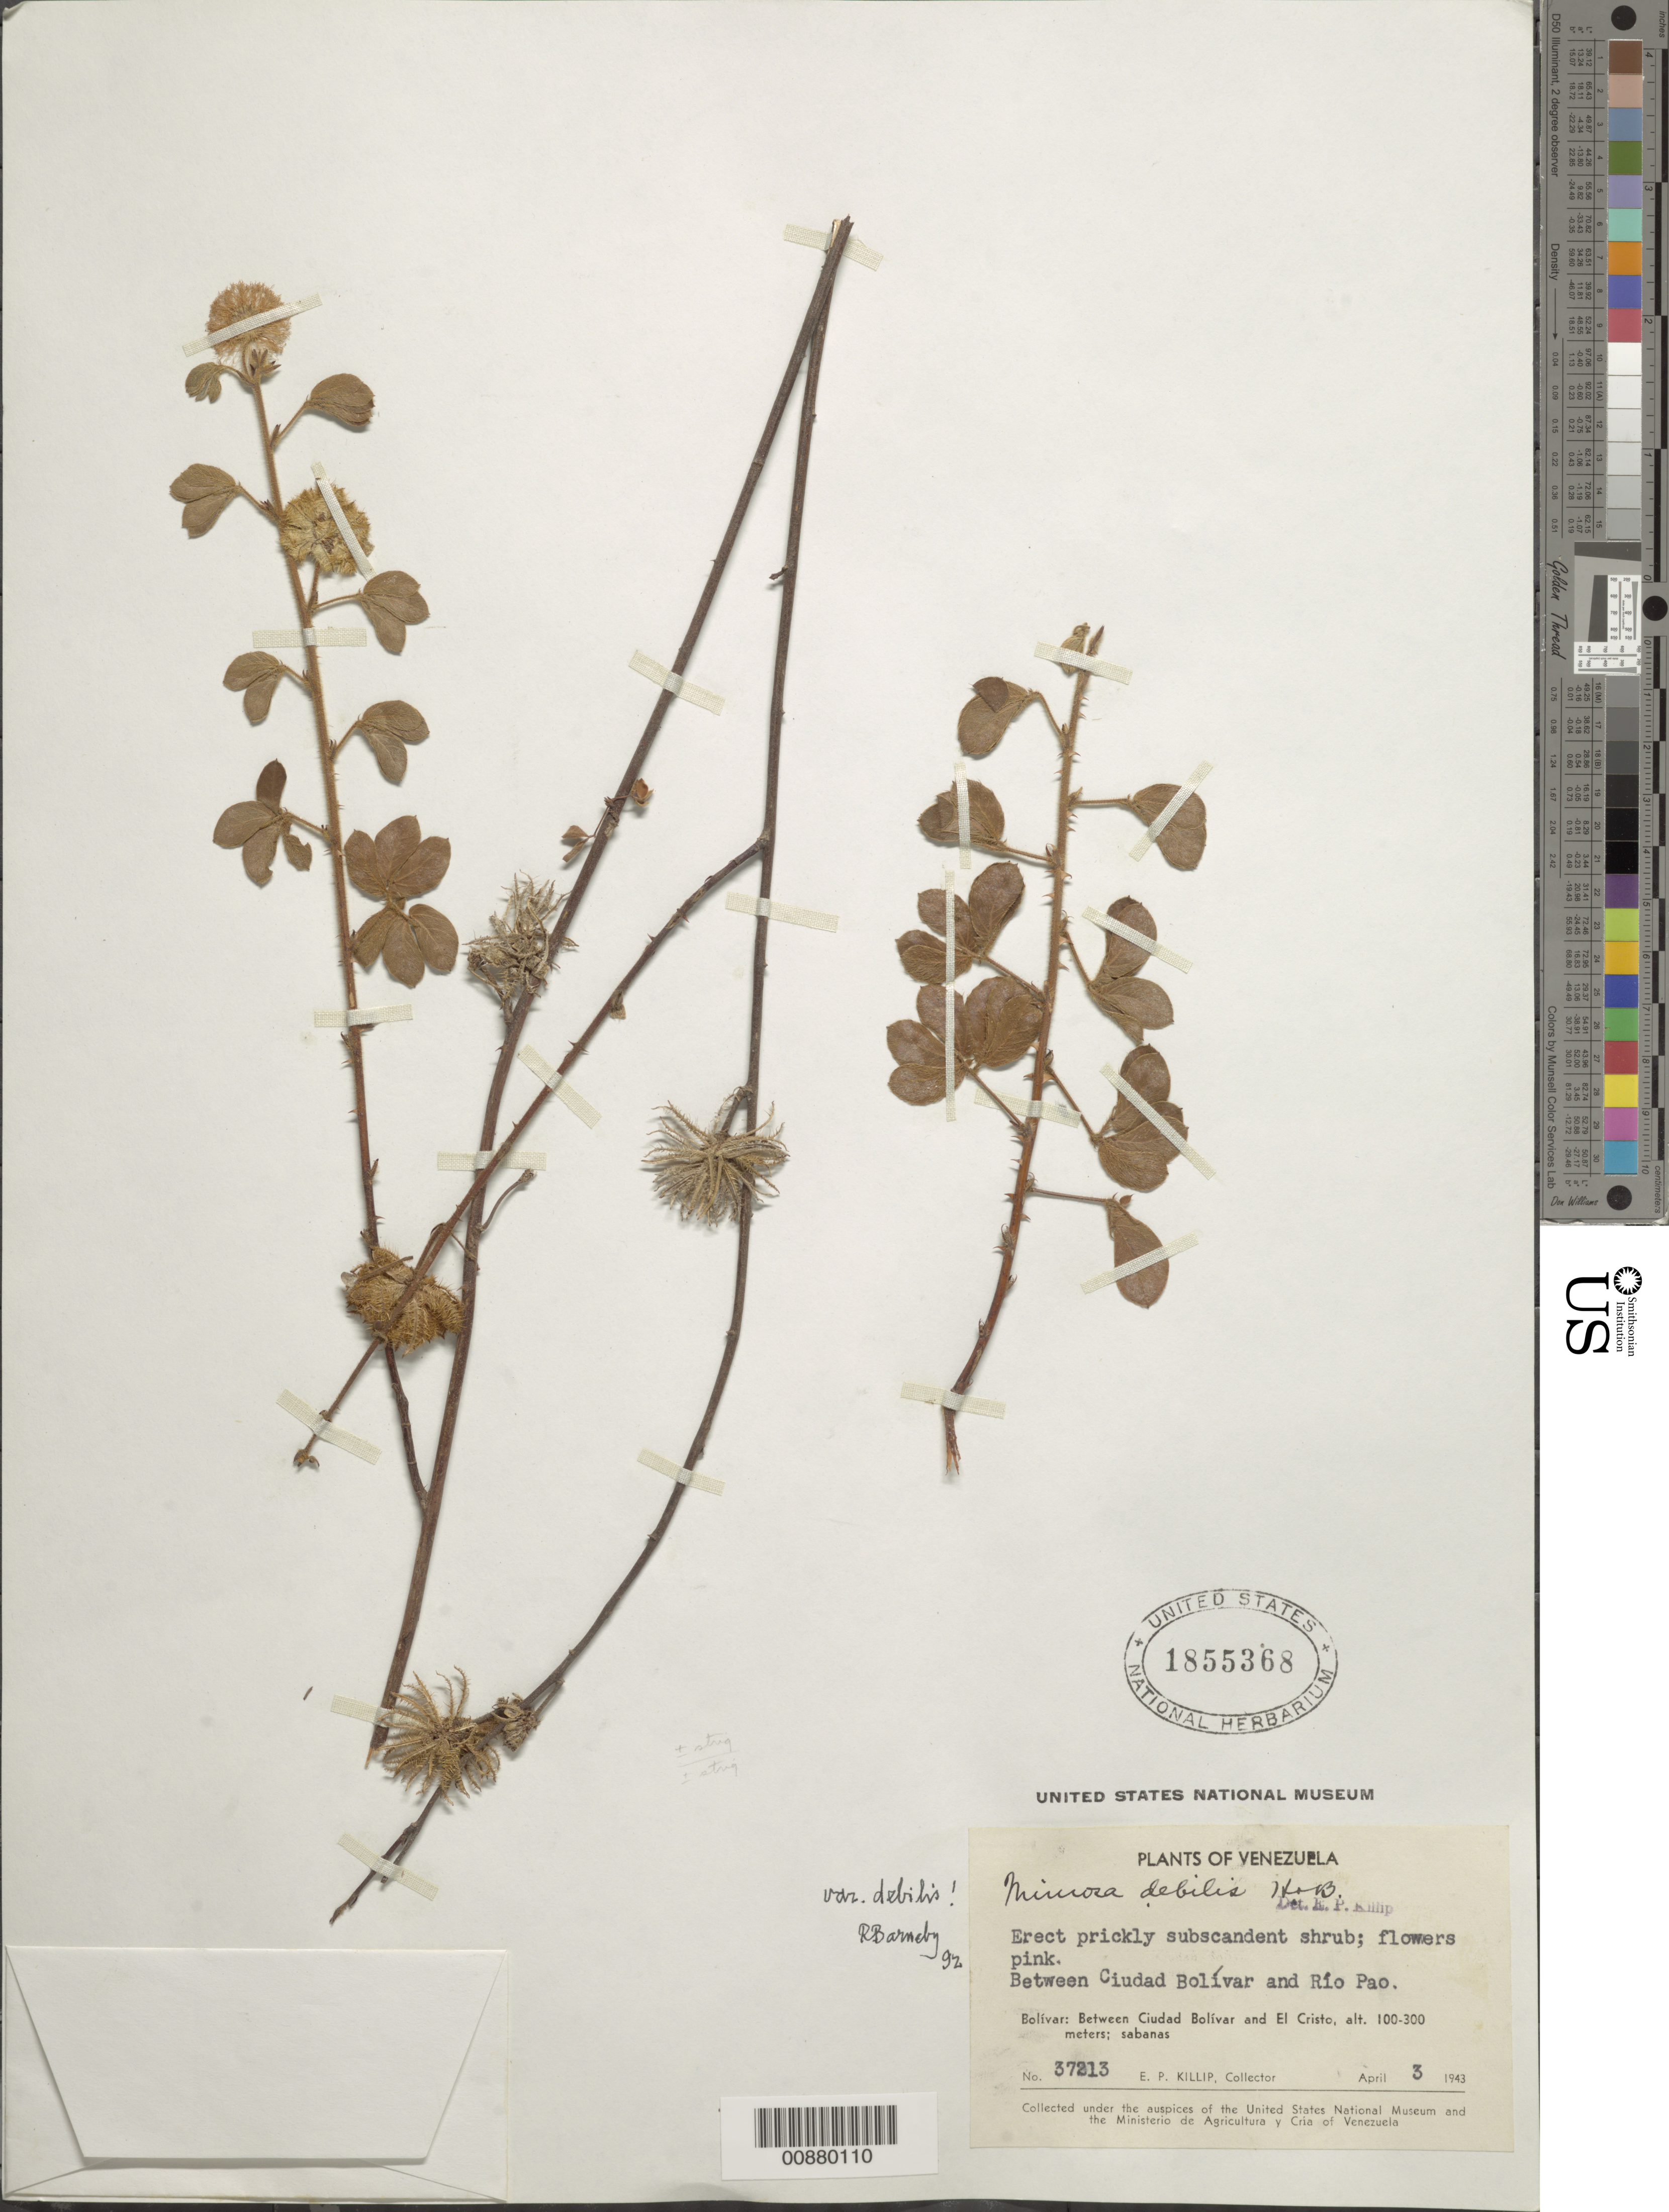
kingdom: Plantae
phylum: Tracheophyta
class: Magnoliopsida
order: Fabales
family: Fabaceae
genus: Mimosa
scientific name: Mimosa debilis var. debilis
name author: Humb. & Bonpl. ex Willd.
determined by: Barneby, Rupert C., (NY)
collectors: E. P. Killip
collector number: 37213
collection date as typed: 3-Apr-43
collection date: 1943-04-03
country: Venezuela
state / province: Bolívar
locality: Río Pao, between it and Ciudad Bolívar; between Ciudad Bolívar and El Cristo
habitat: Sabanas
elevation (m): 100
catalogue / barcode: US 1855368